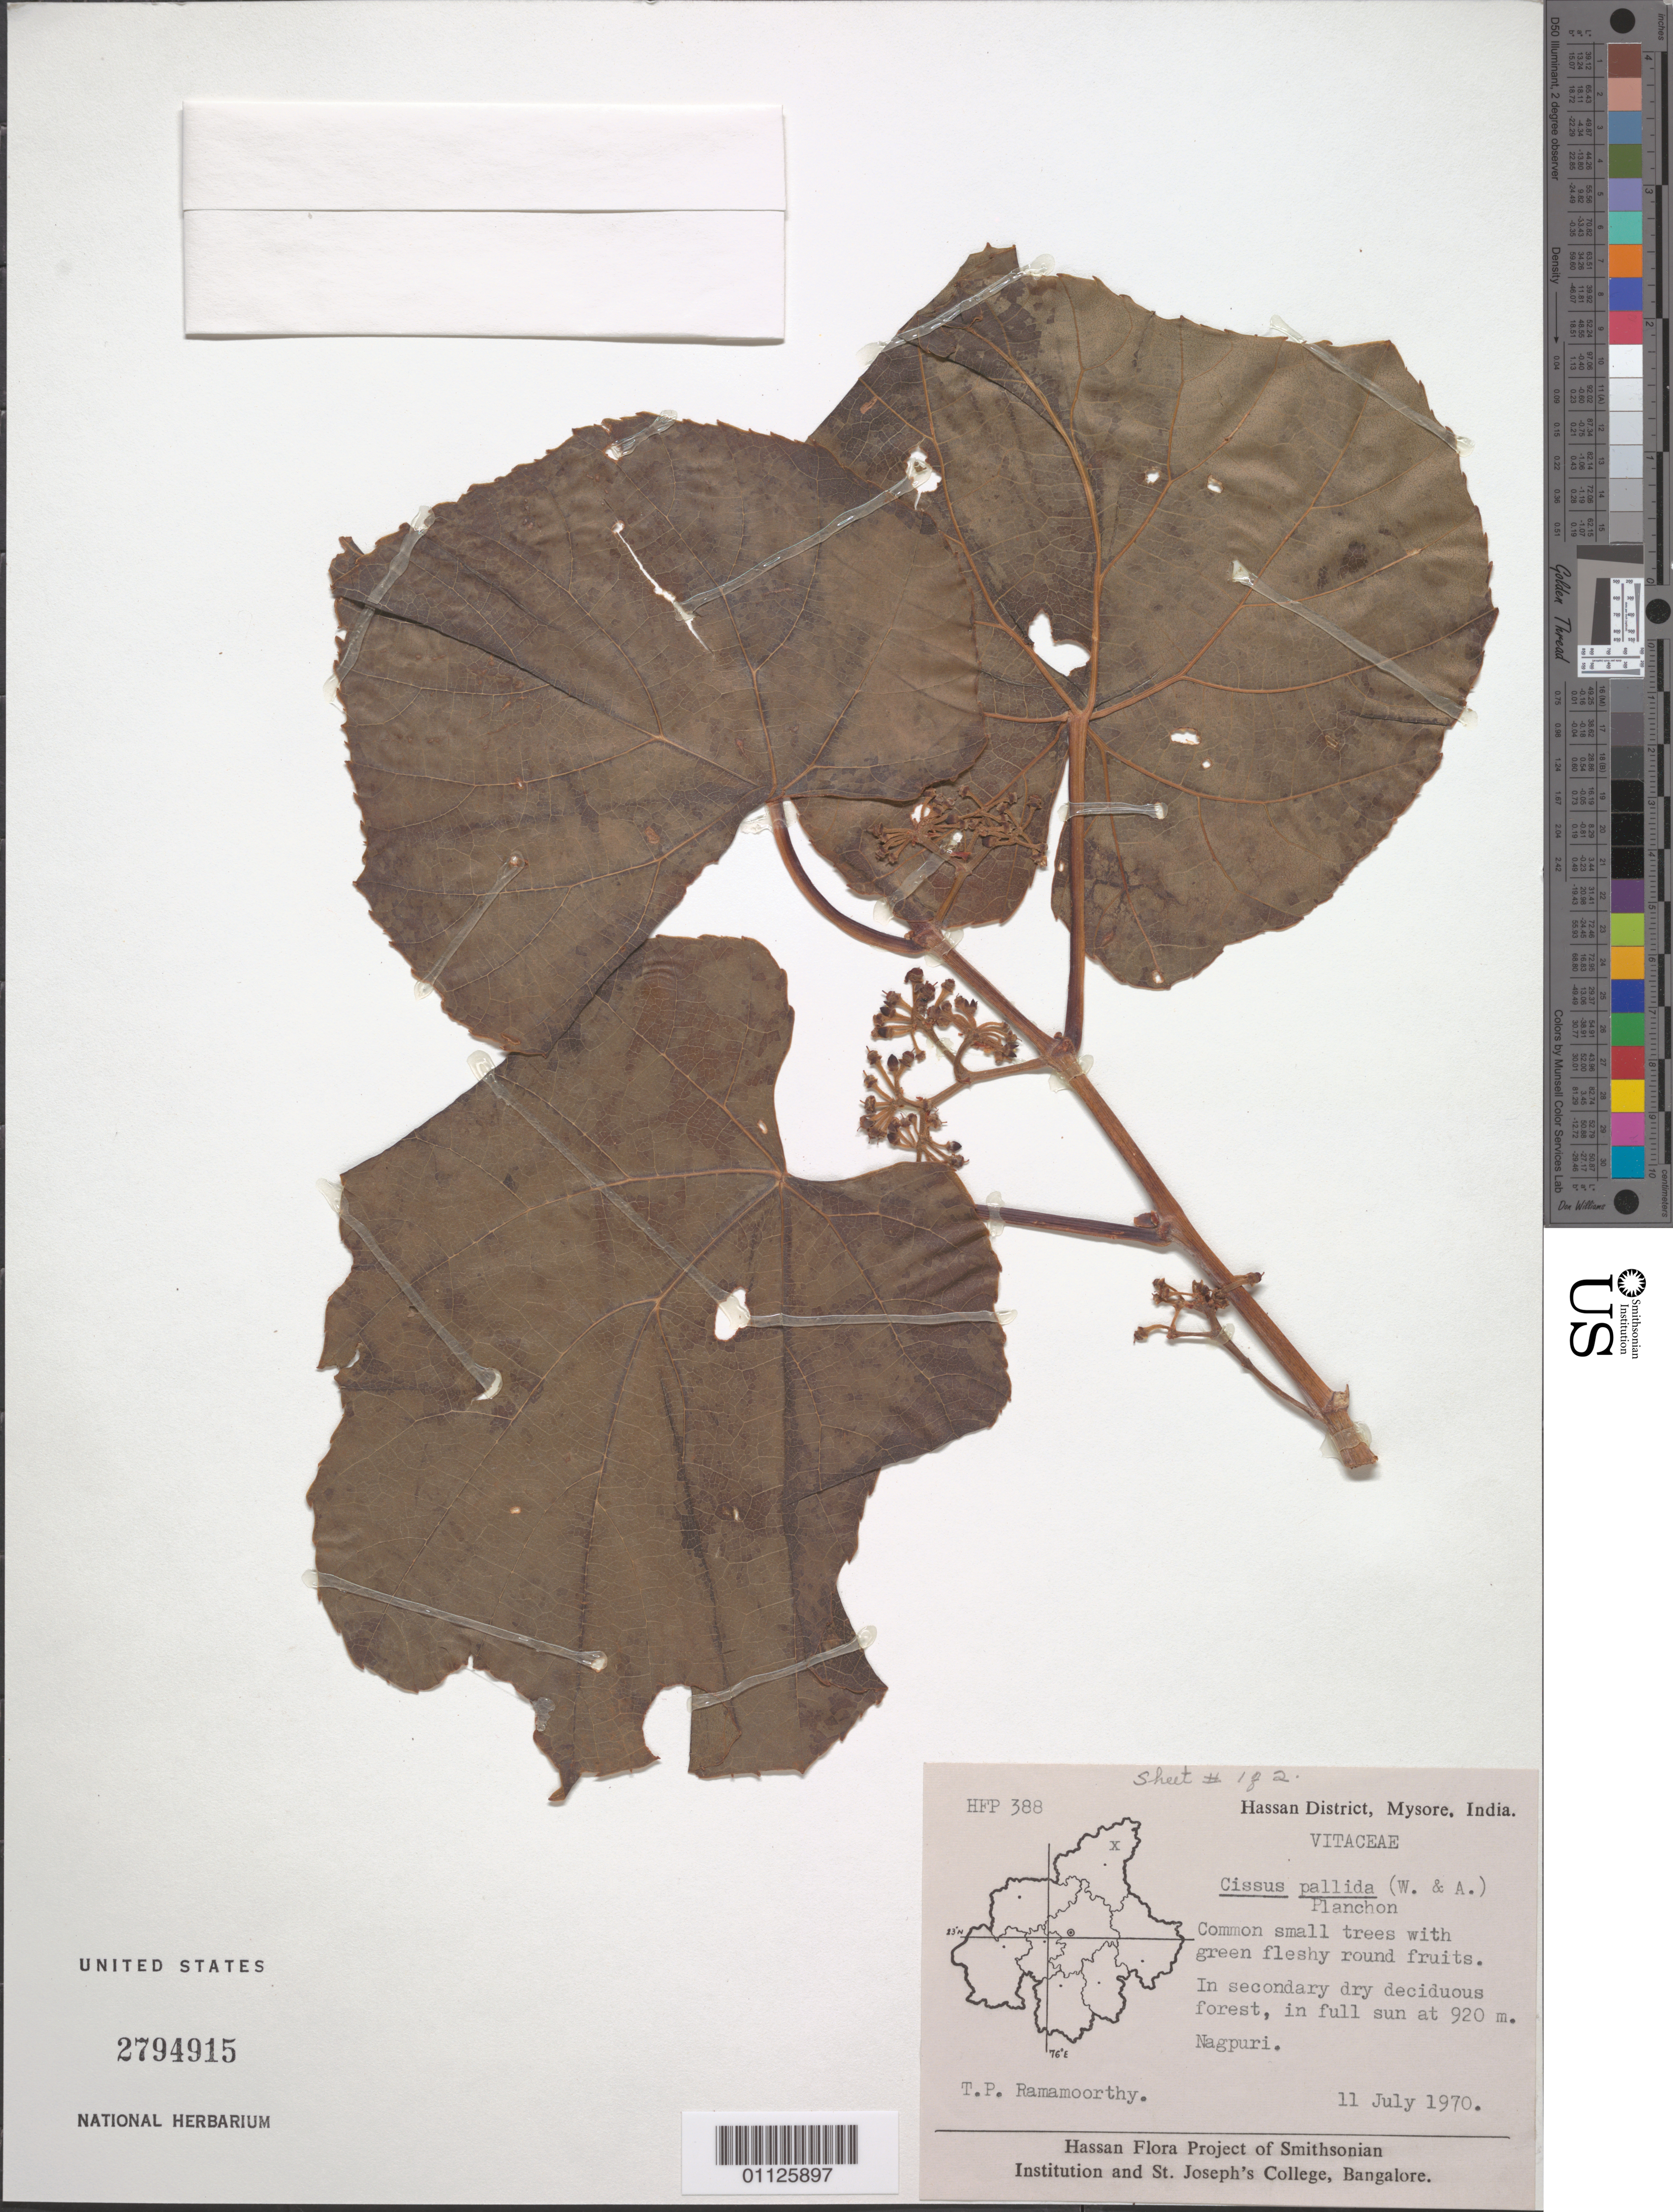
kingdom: Plantae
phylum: Tracheophyta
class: Magnoliopsida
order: Vitales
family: Vitaceae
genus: Cissus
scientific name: Cissus pallida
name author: (Wight & Arn.) Planch.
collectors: T. P. Ramamoorthy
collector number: HFP 388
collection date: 1970-07-11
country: India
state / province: Karnataka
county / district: Mysore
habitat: In secondary dry deciduous forest. Common small trees.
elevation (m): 920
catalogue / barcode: US 2794915